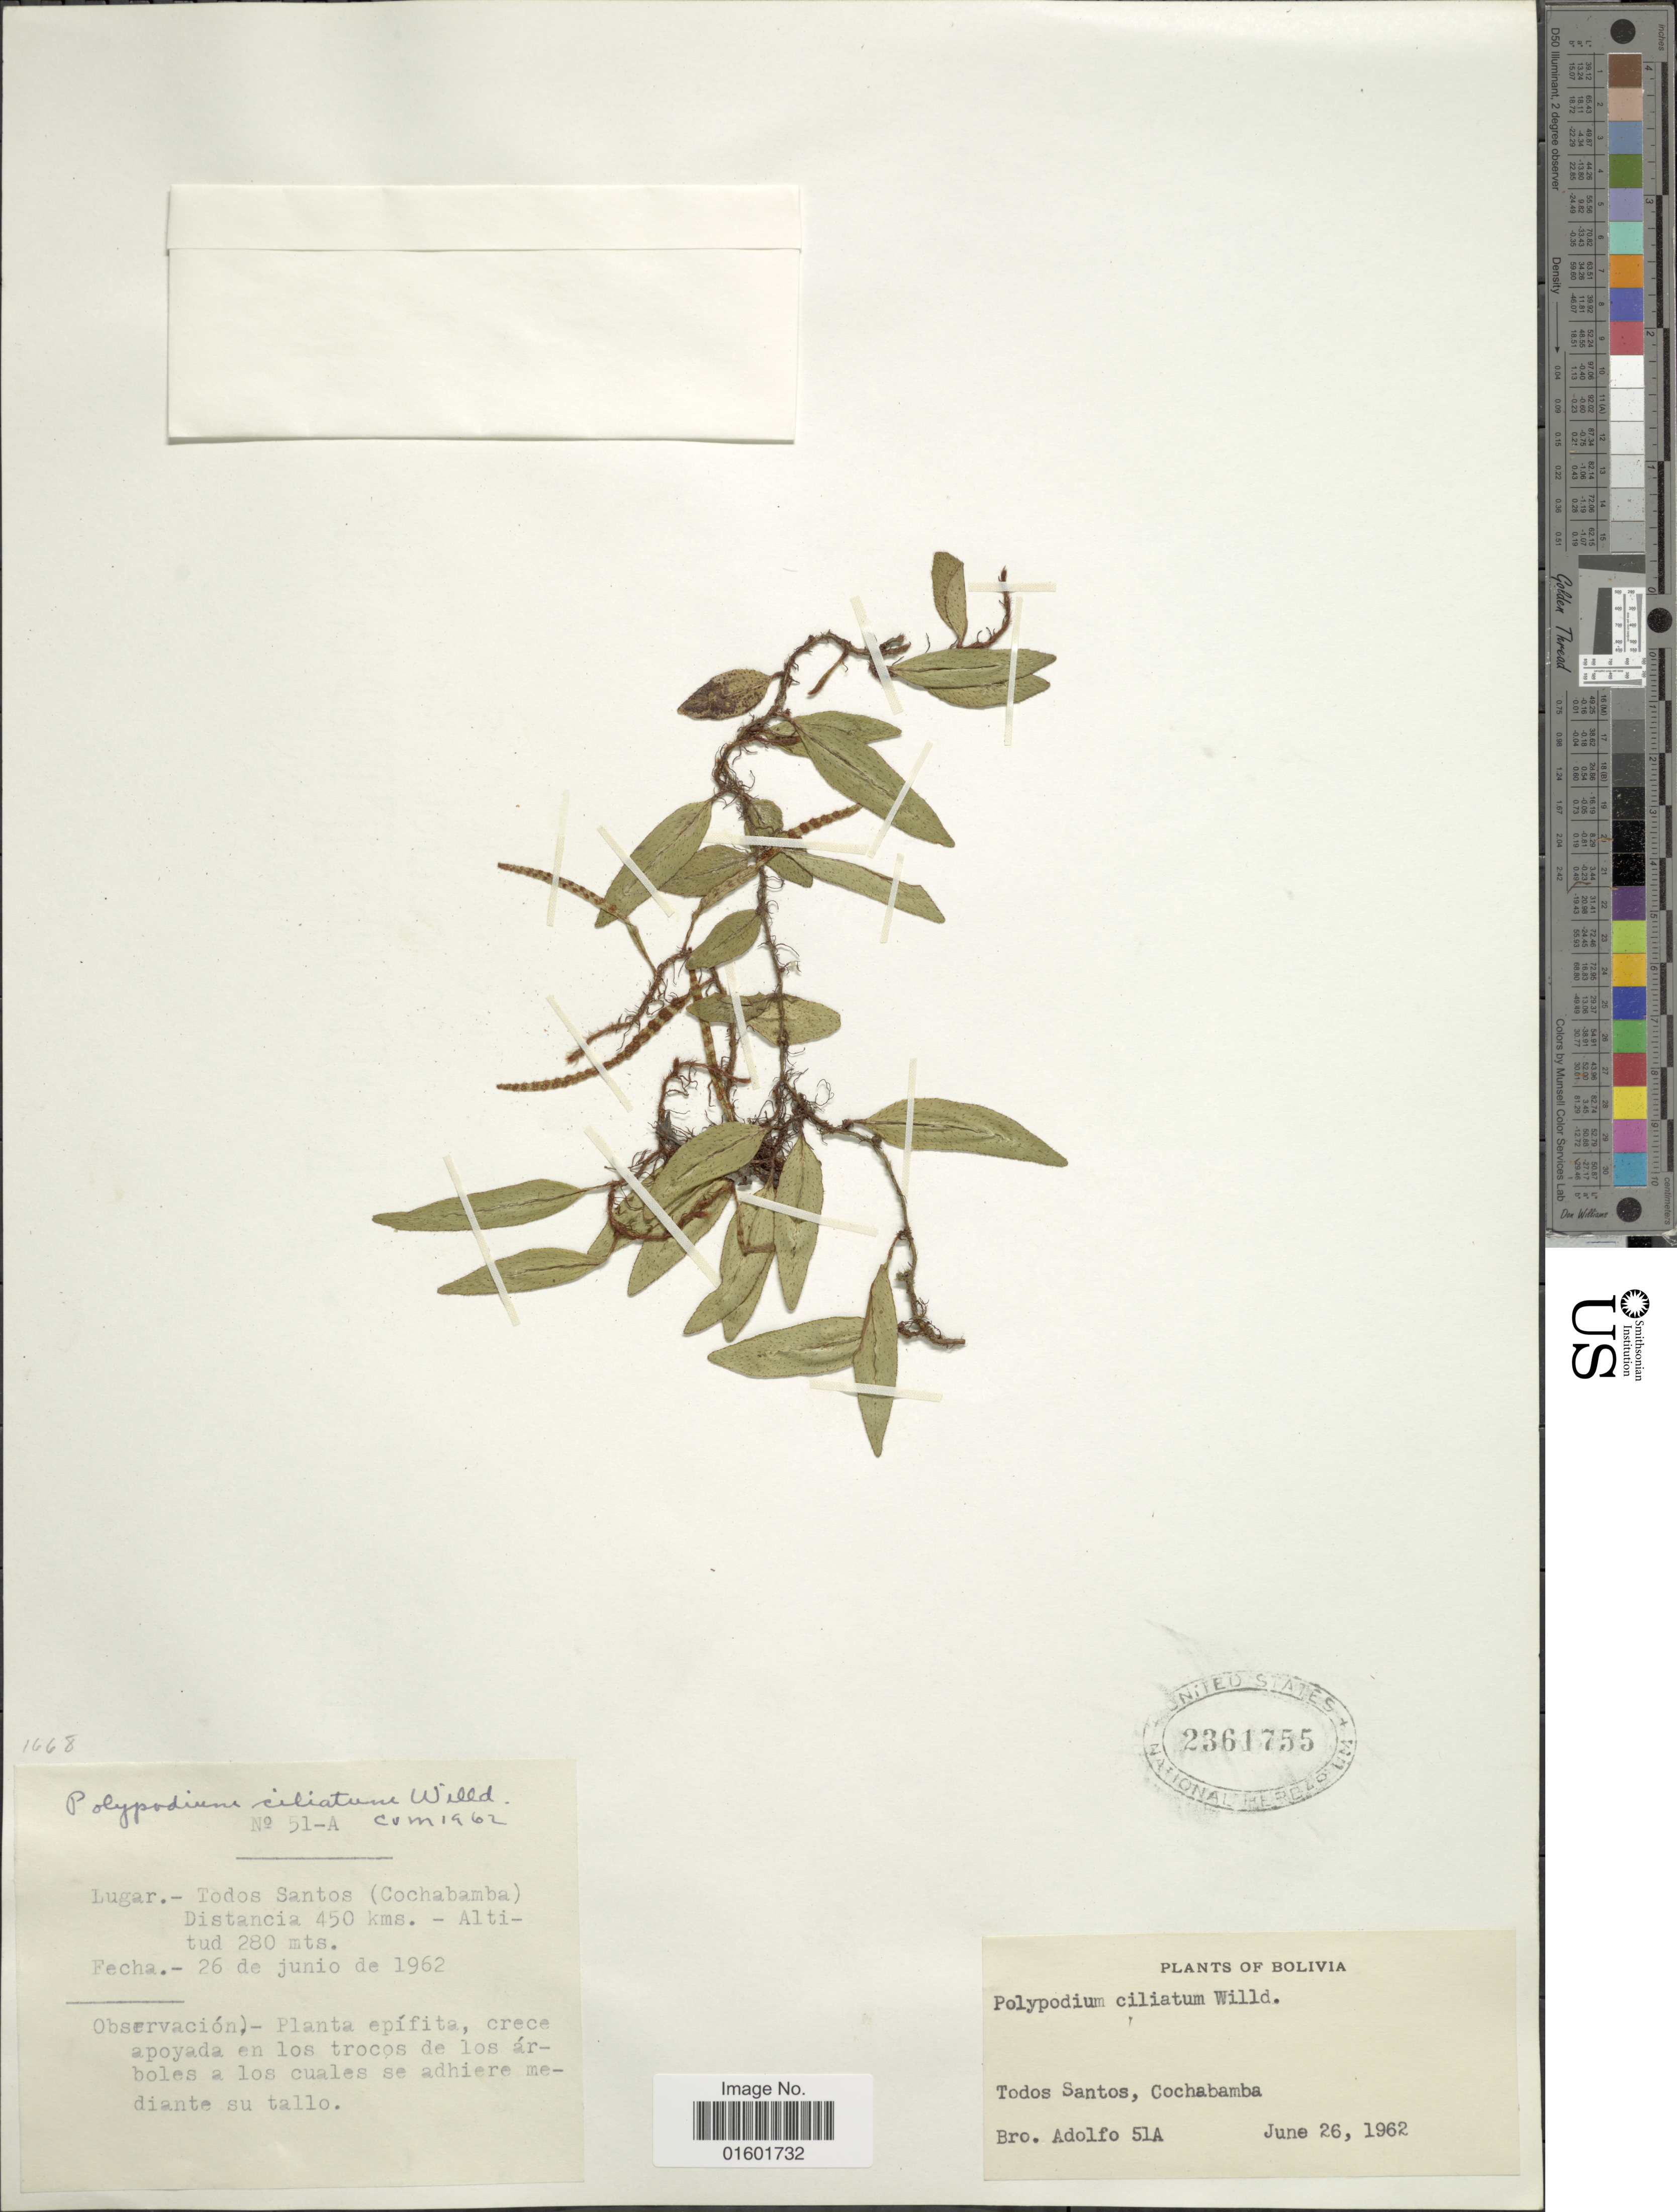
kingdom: Plantae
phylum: Tracheophyta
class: Polypodiopsida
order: Polypodiales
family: Polypodiaceae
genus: Microgramma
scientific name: Microgramma reptans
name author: (Cav.) A.R. Sm.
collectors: Bro. Adolfo M.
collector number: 51A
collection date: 1962-06-26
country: Bolivia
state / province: Cochabamba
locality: Lugar - Todos Santos, Distancia 450 kms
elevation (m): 280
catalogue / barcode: US 2361755